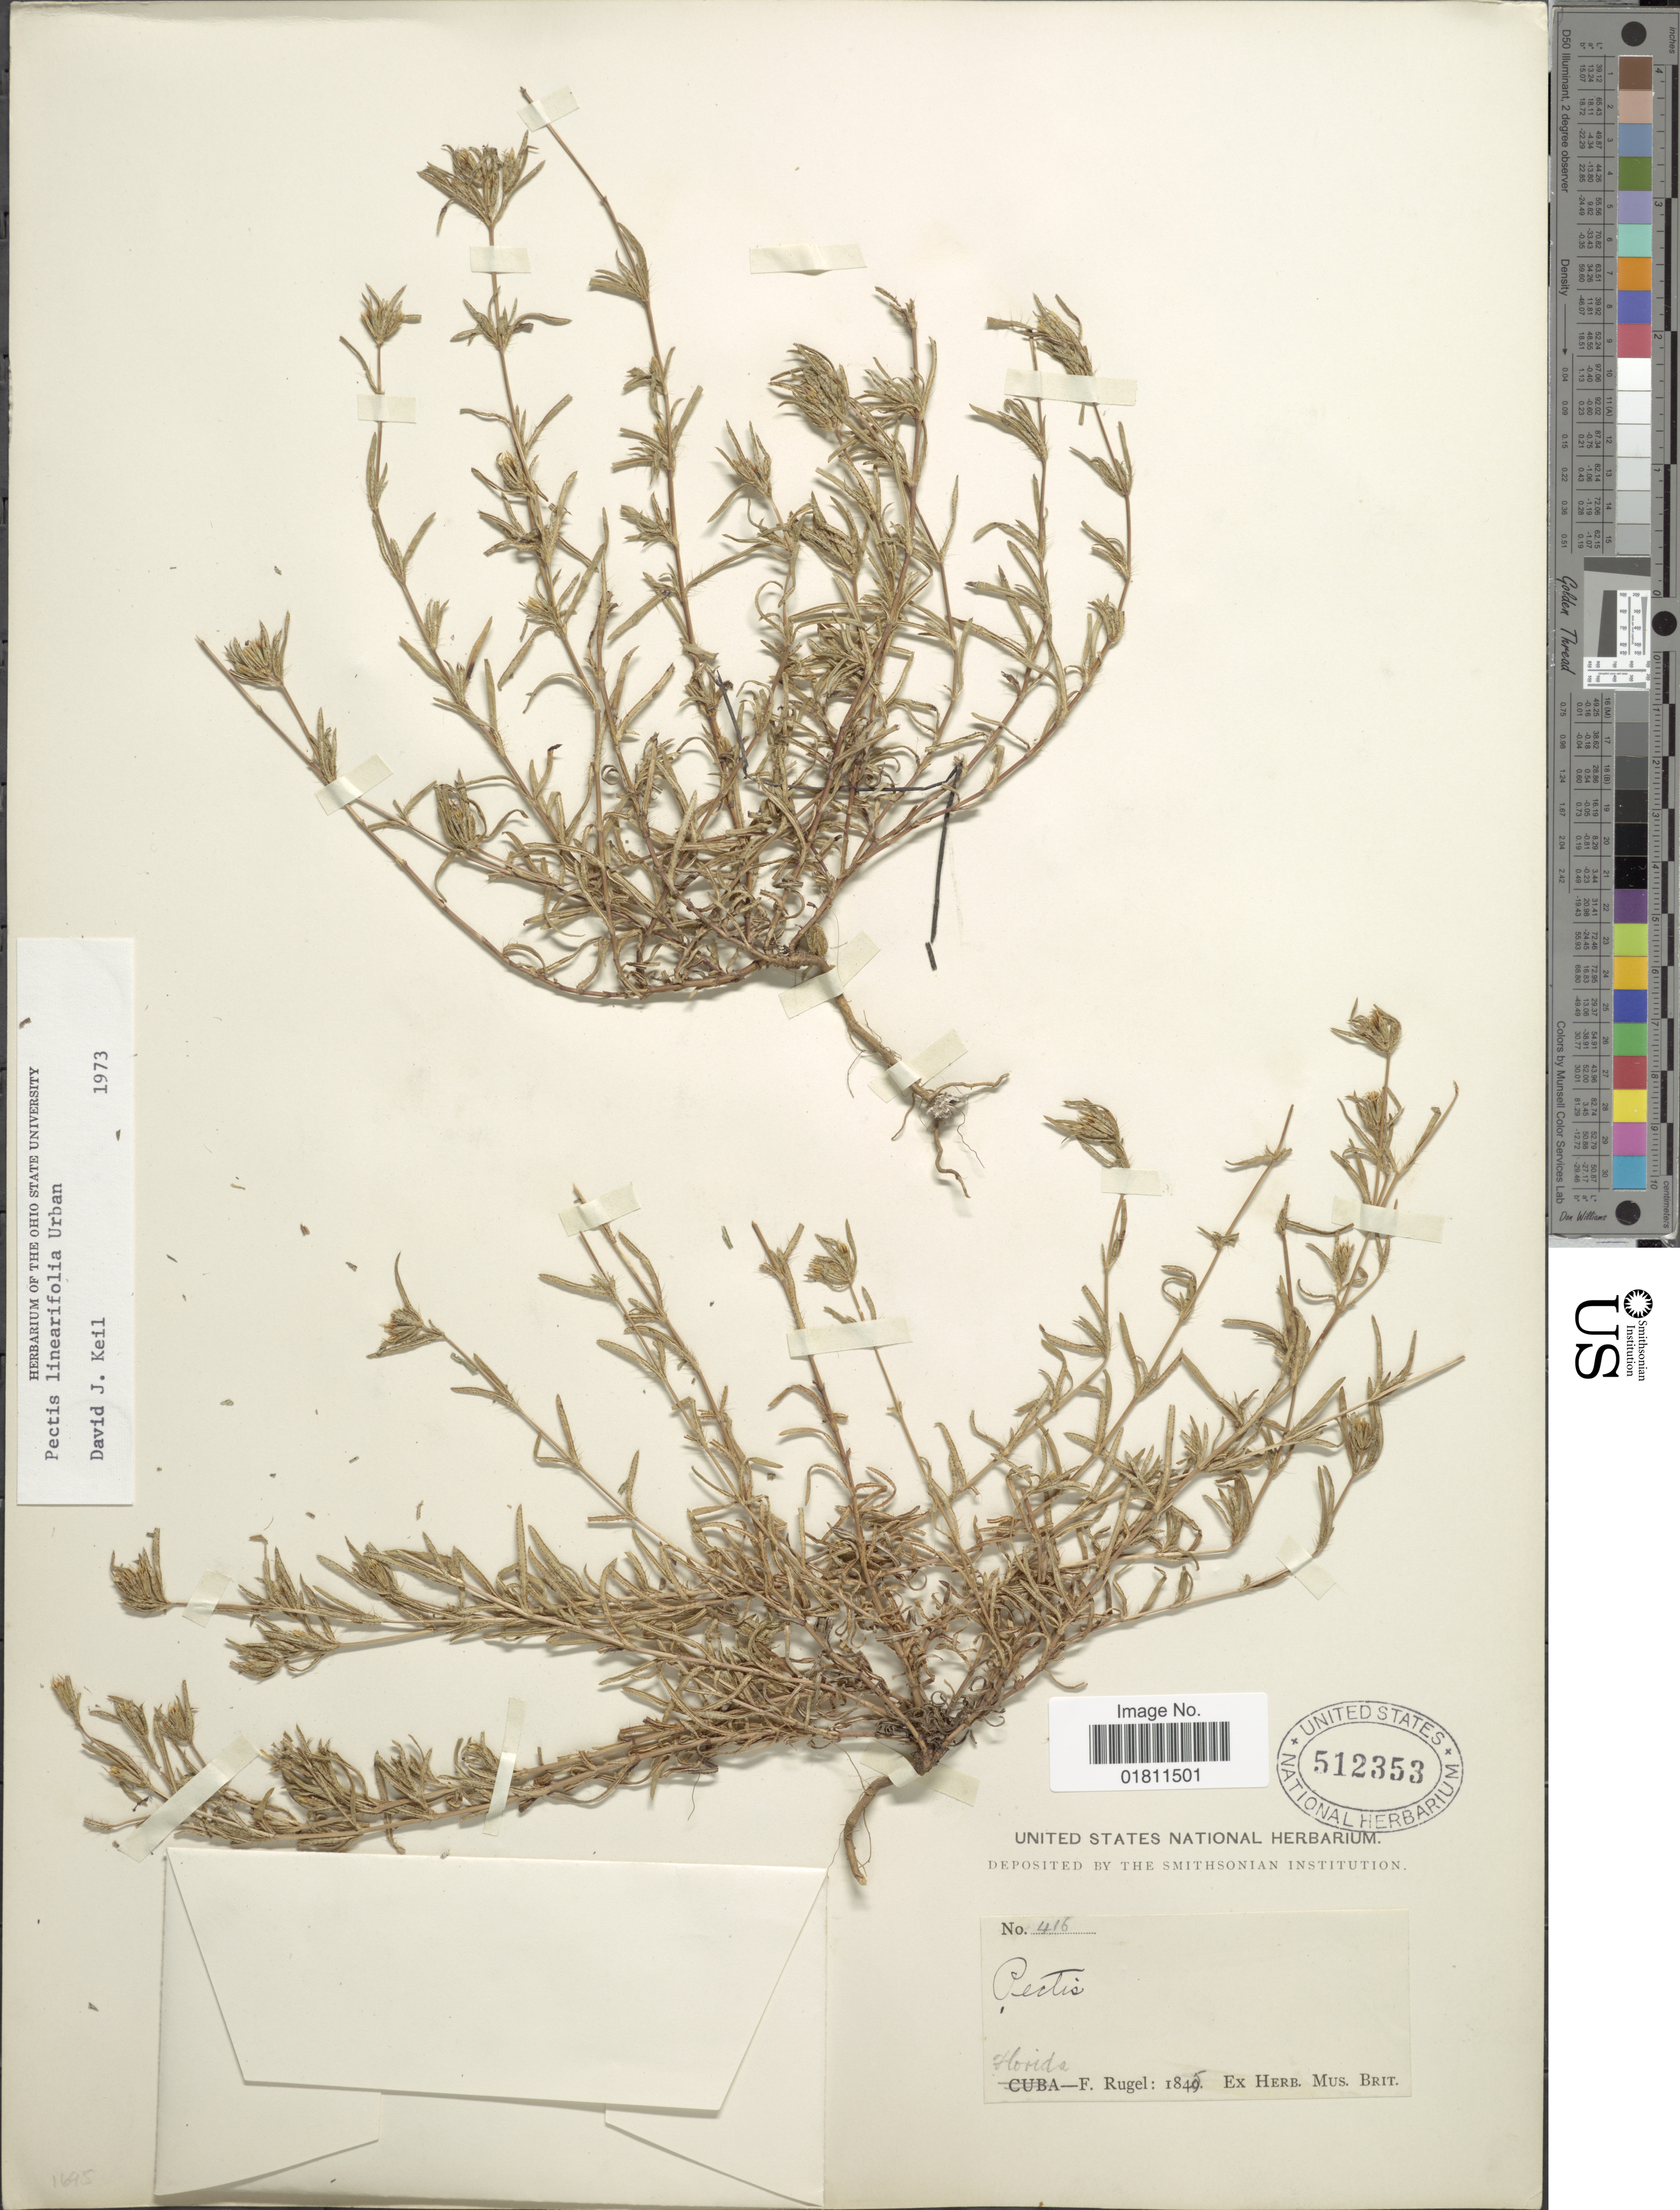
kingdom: Plantae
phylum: Tracheophyta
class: Magnoliopsida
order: Asterales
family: Asteraceae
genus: Pectis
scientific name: Pectis linearifolia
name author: Urb.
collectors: F. Rugel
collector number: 416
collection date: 1845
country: United States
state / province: Florida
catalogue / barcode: US 512353